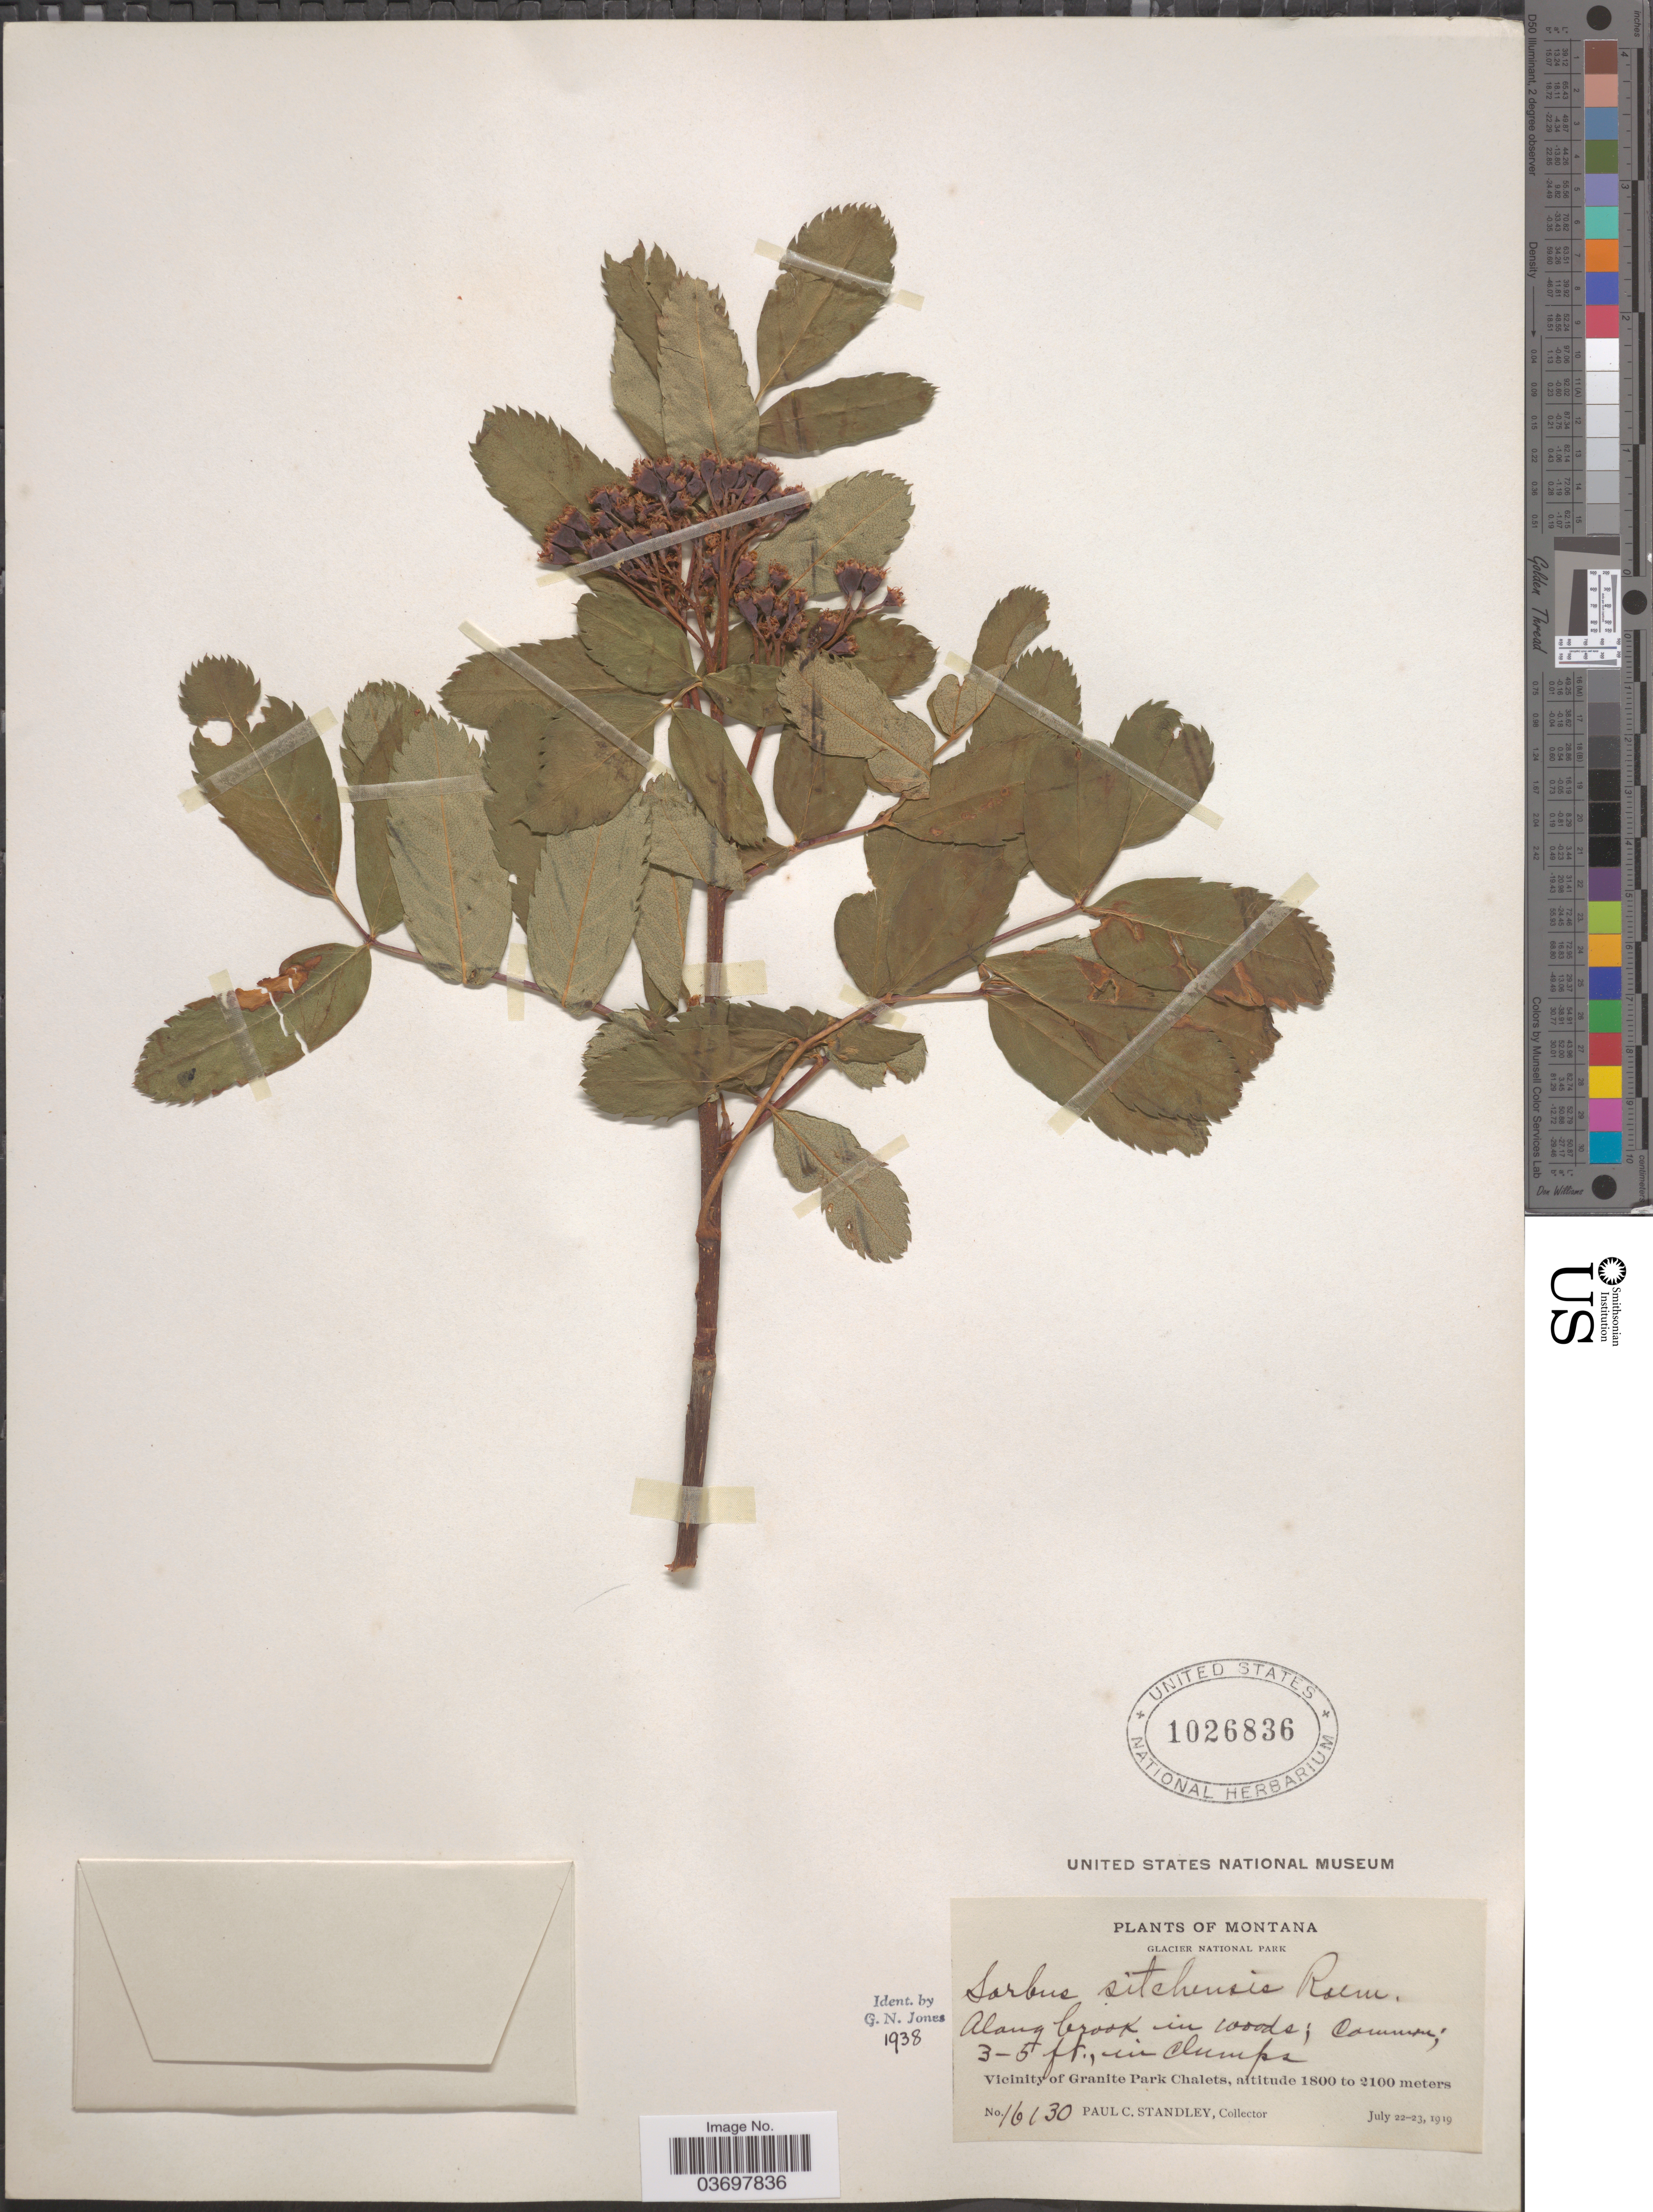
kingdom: Plantae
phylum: Tracheophyta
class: Magnoliopsida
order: Rosales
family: Rosaceae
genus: Sorbus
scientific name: Sorbus sitchensis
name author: M. Roem.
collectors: P. C. Standley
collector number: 16130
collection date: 1919-07-22/1919-07-23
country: United States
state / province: Montana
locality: Glacier National Park. Vicinity of Granite Park Chalets.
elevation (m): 1800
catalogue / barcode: US 1026836